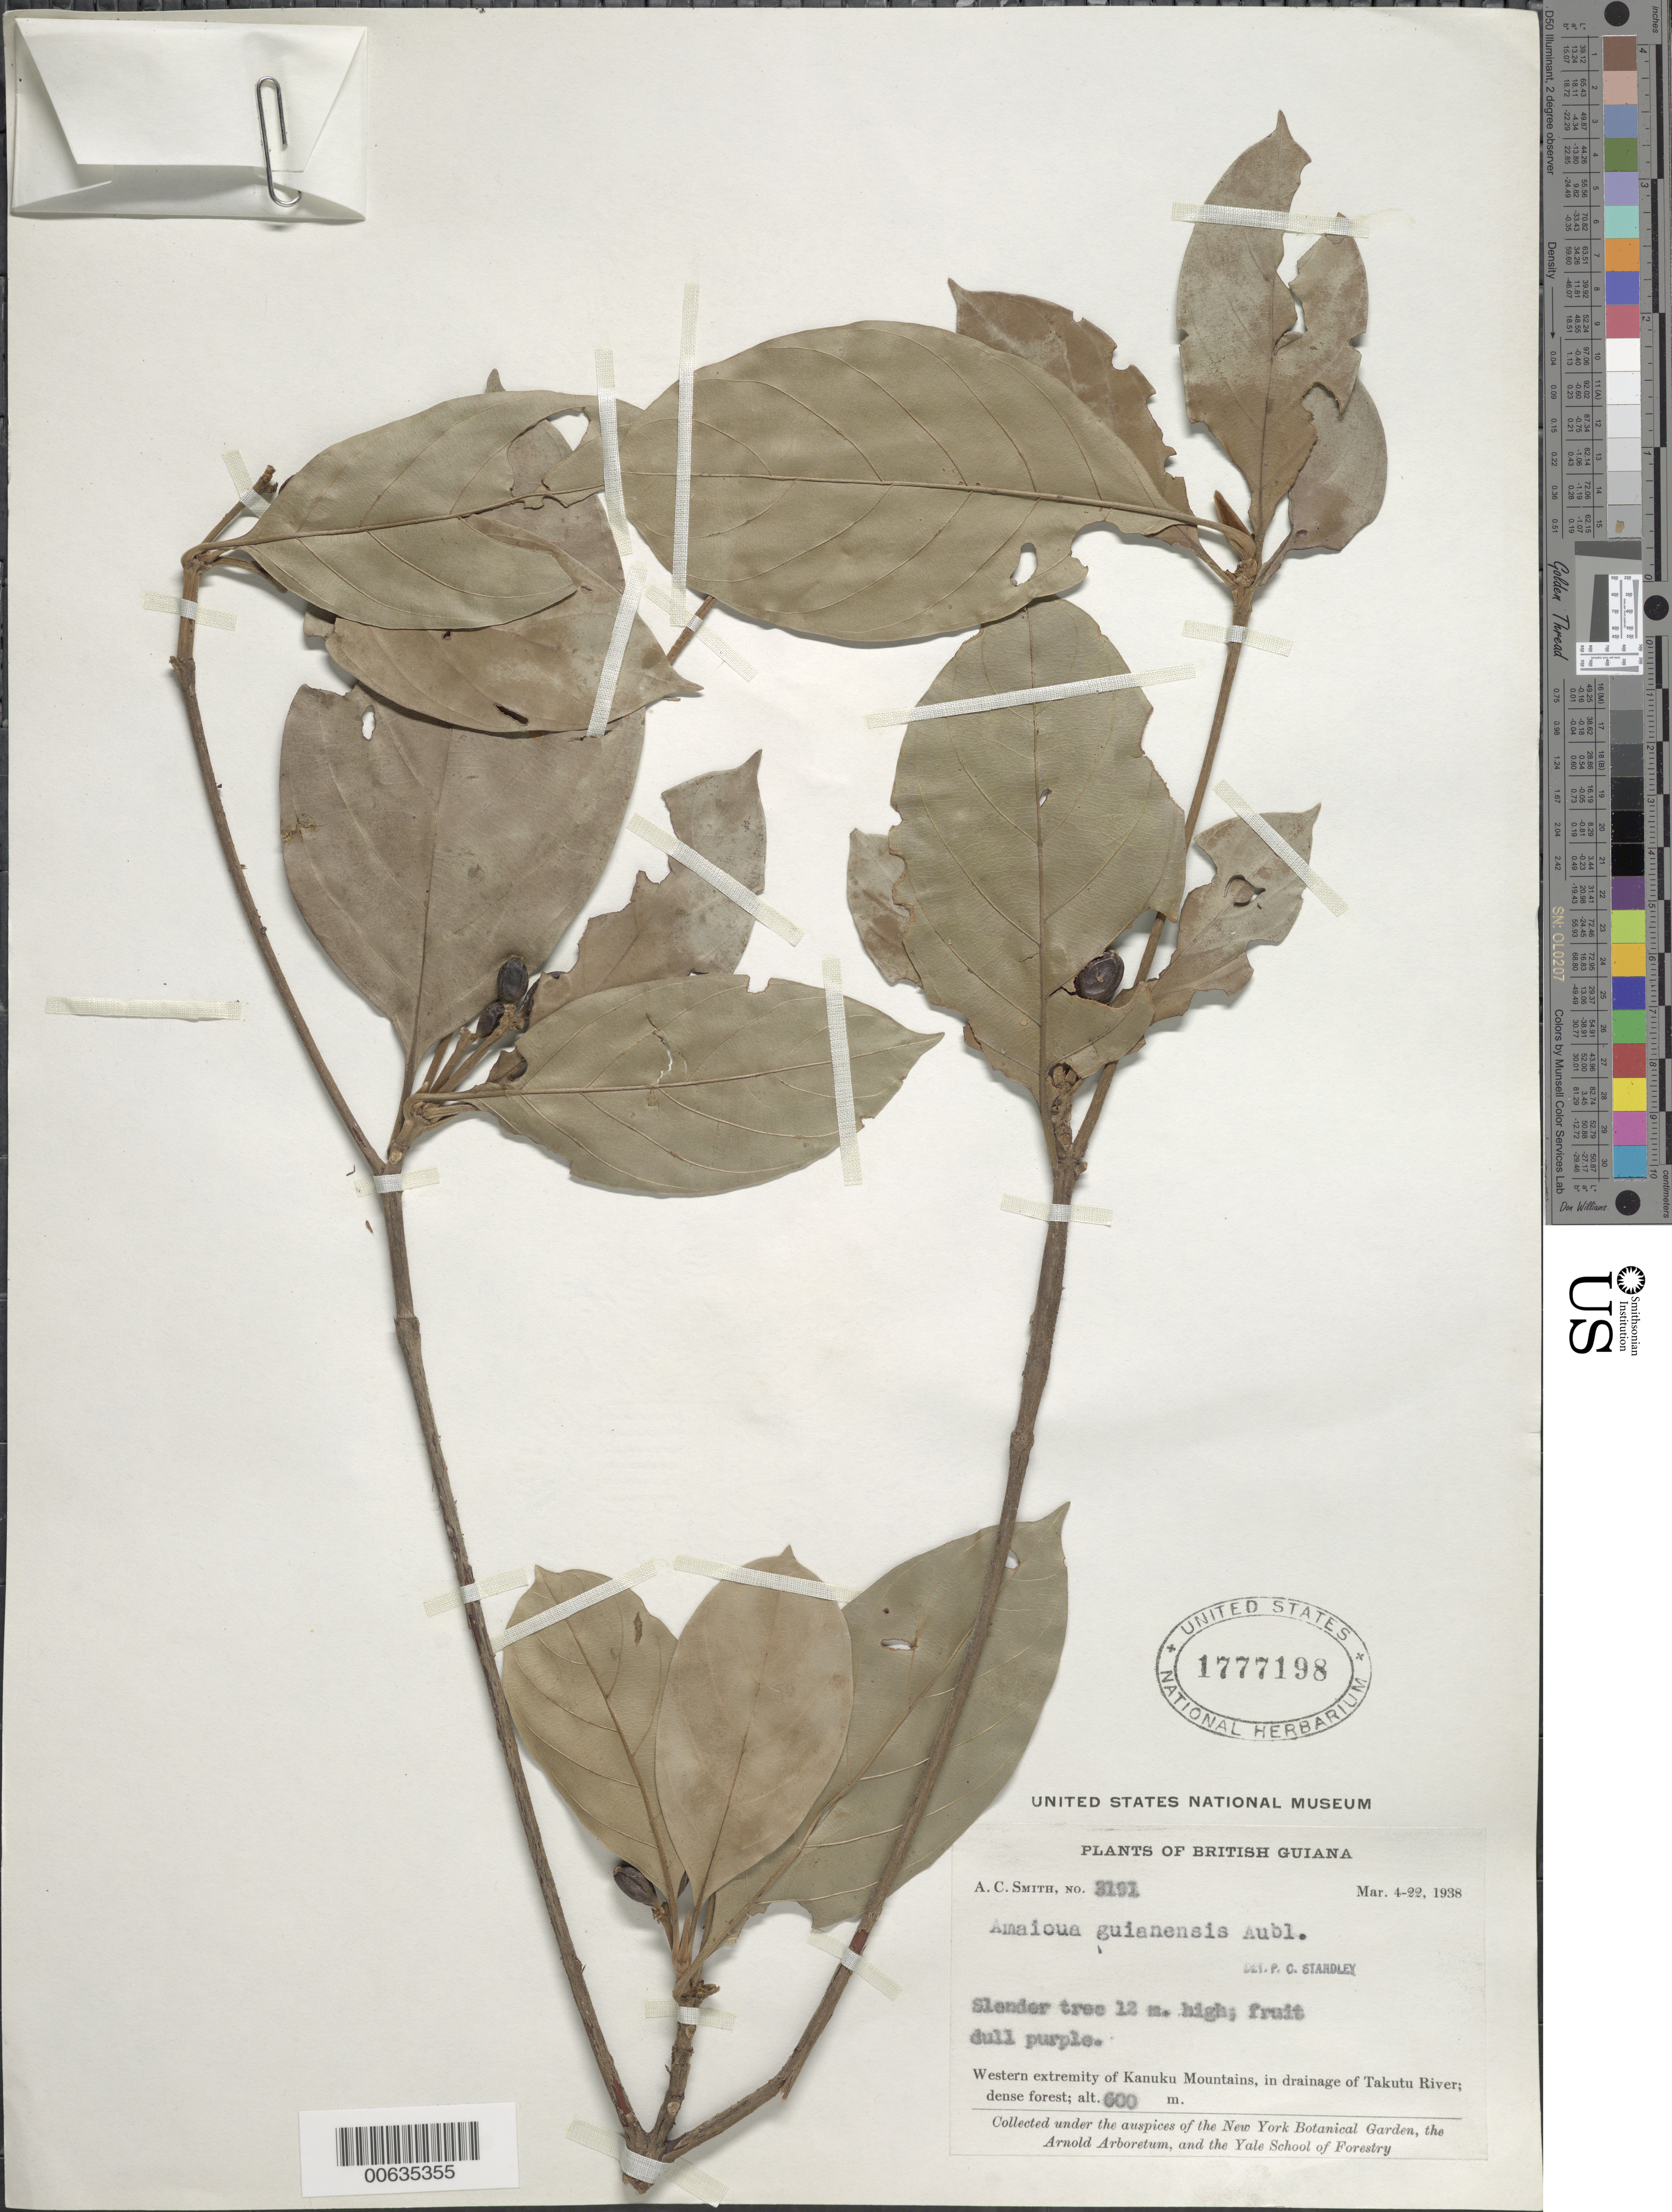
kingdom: Plantae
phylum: Tracheophyta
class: Magnoliopsida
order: Gentianales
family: Rubiaceae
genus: Amaioua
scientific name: Amaioua guianensis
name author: Aubl.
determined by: Standley, Paul C.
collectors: A. C. Smith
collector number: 3191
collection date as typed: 4-Mar-38 to 22-Mar-38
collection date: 1938-03-04/1938-03-22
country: Guyana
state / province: U. Takutu-U. Essequibo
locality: Kanuku Mts., drainage of Takutu R., western extremity of Kanuku Mountains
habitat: Dense forest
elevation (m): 600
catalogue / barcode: US 1777198